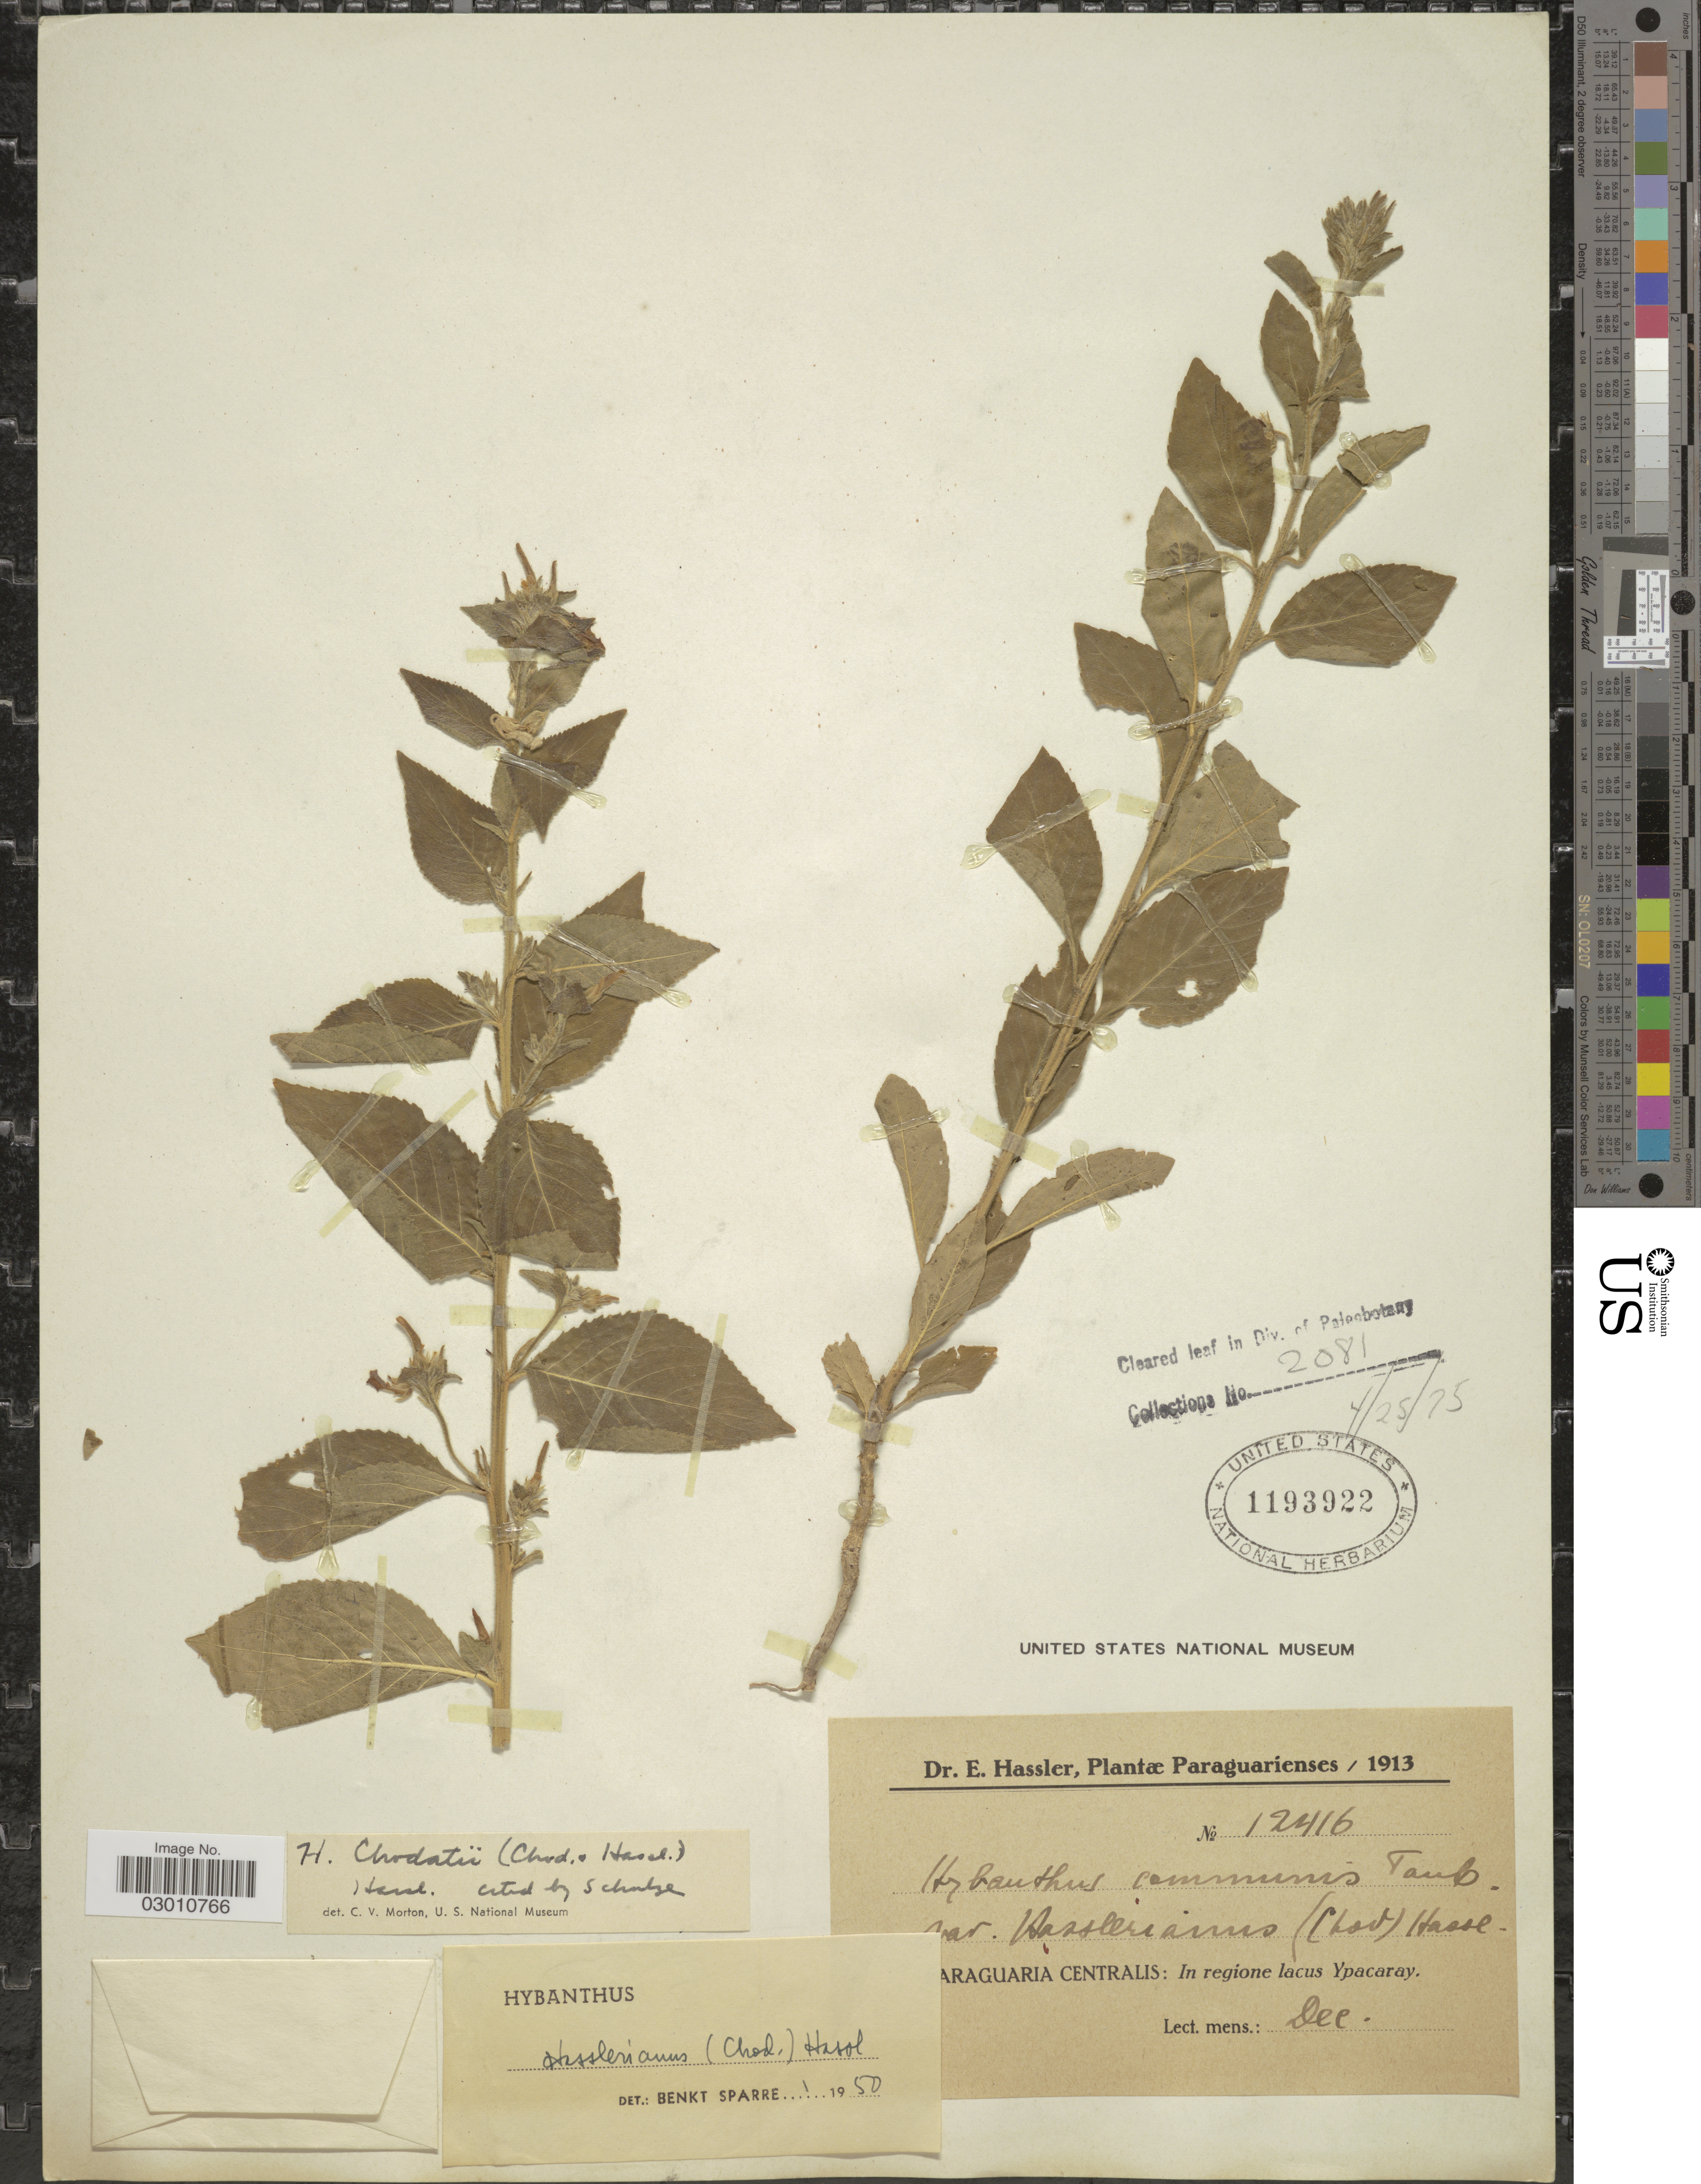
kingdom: Plantae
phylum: Tracheophyta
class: Magnoliopsida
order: Malpighiales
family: Violaceae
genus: Pombalia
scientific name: Pombalia hassleriana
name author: (Chodat) Paula-Souza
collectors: E. Hassler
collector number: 12416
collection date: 1913-12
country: Paraguay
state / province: Central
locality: In regione lacus Ypacaray.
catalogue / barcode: US 1193922